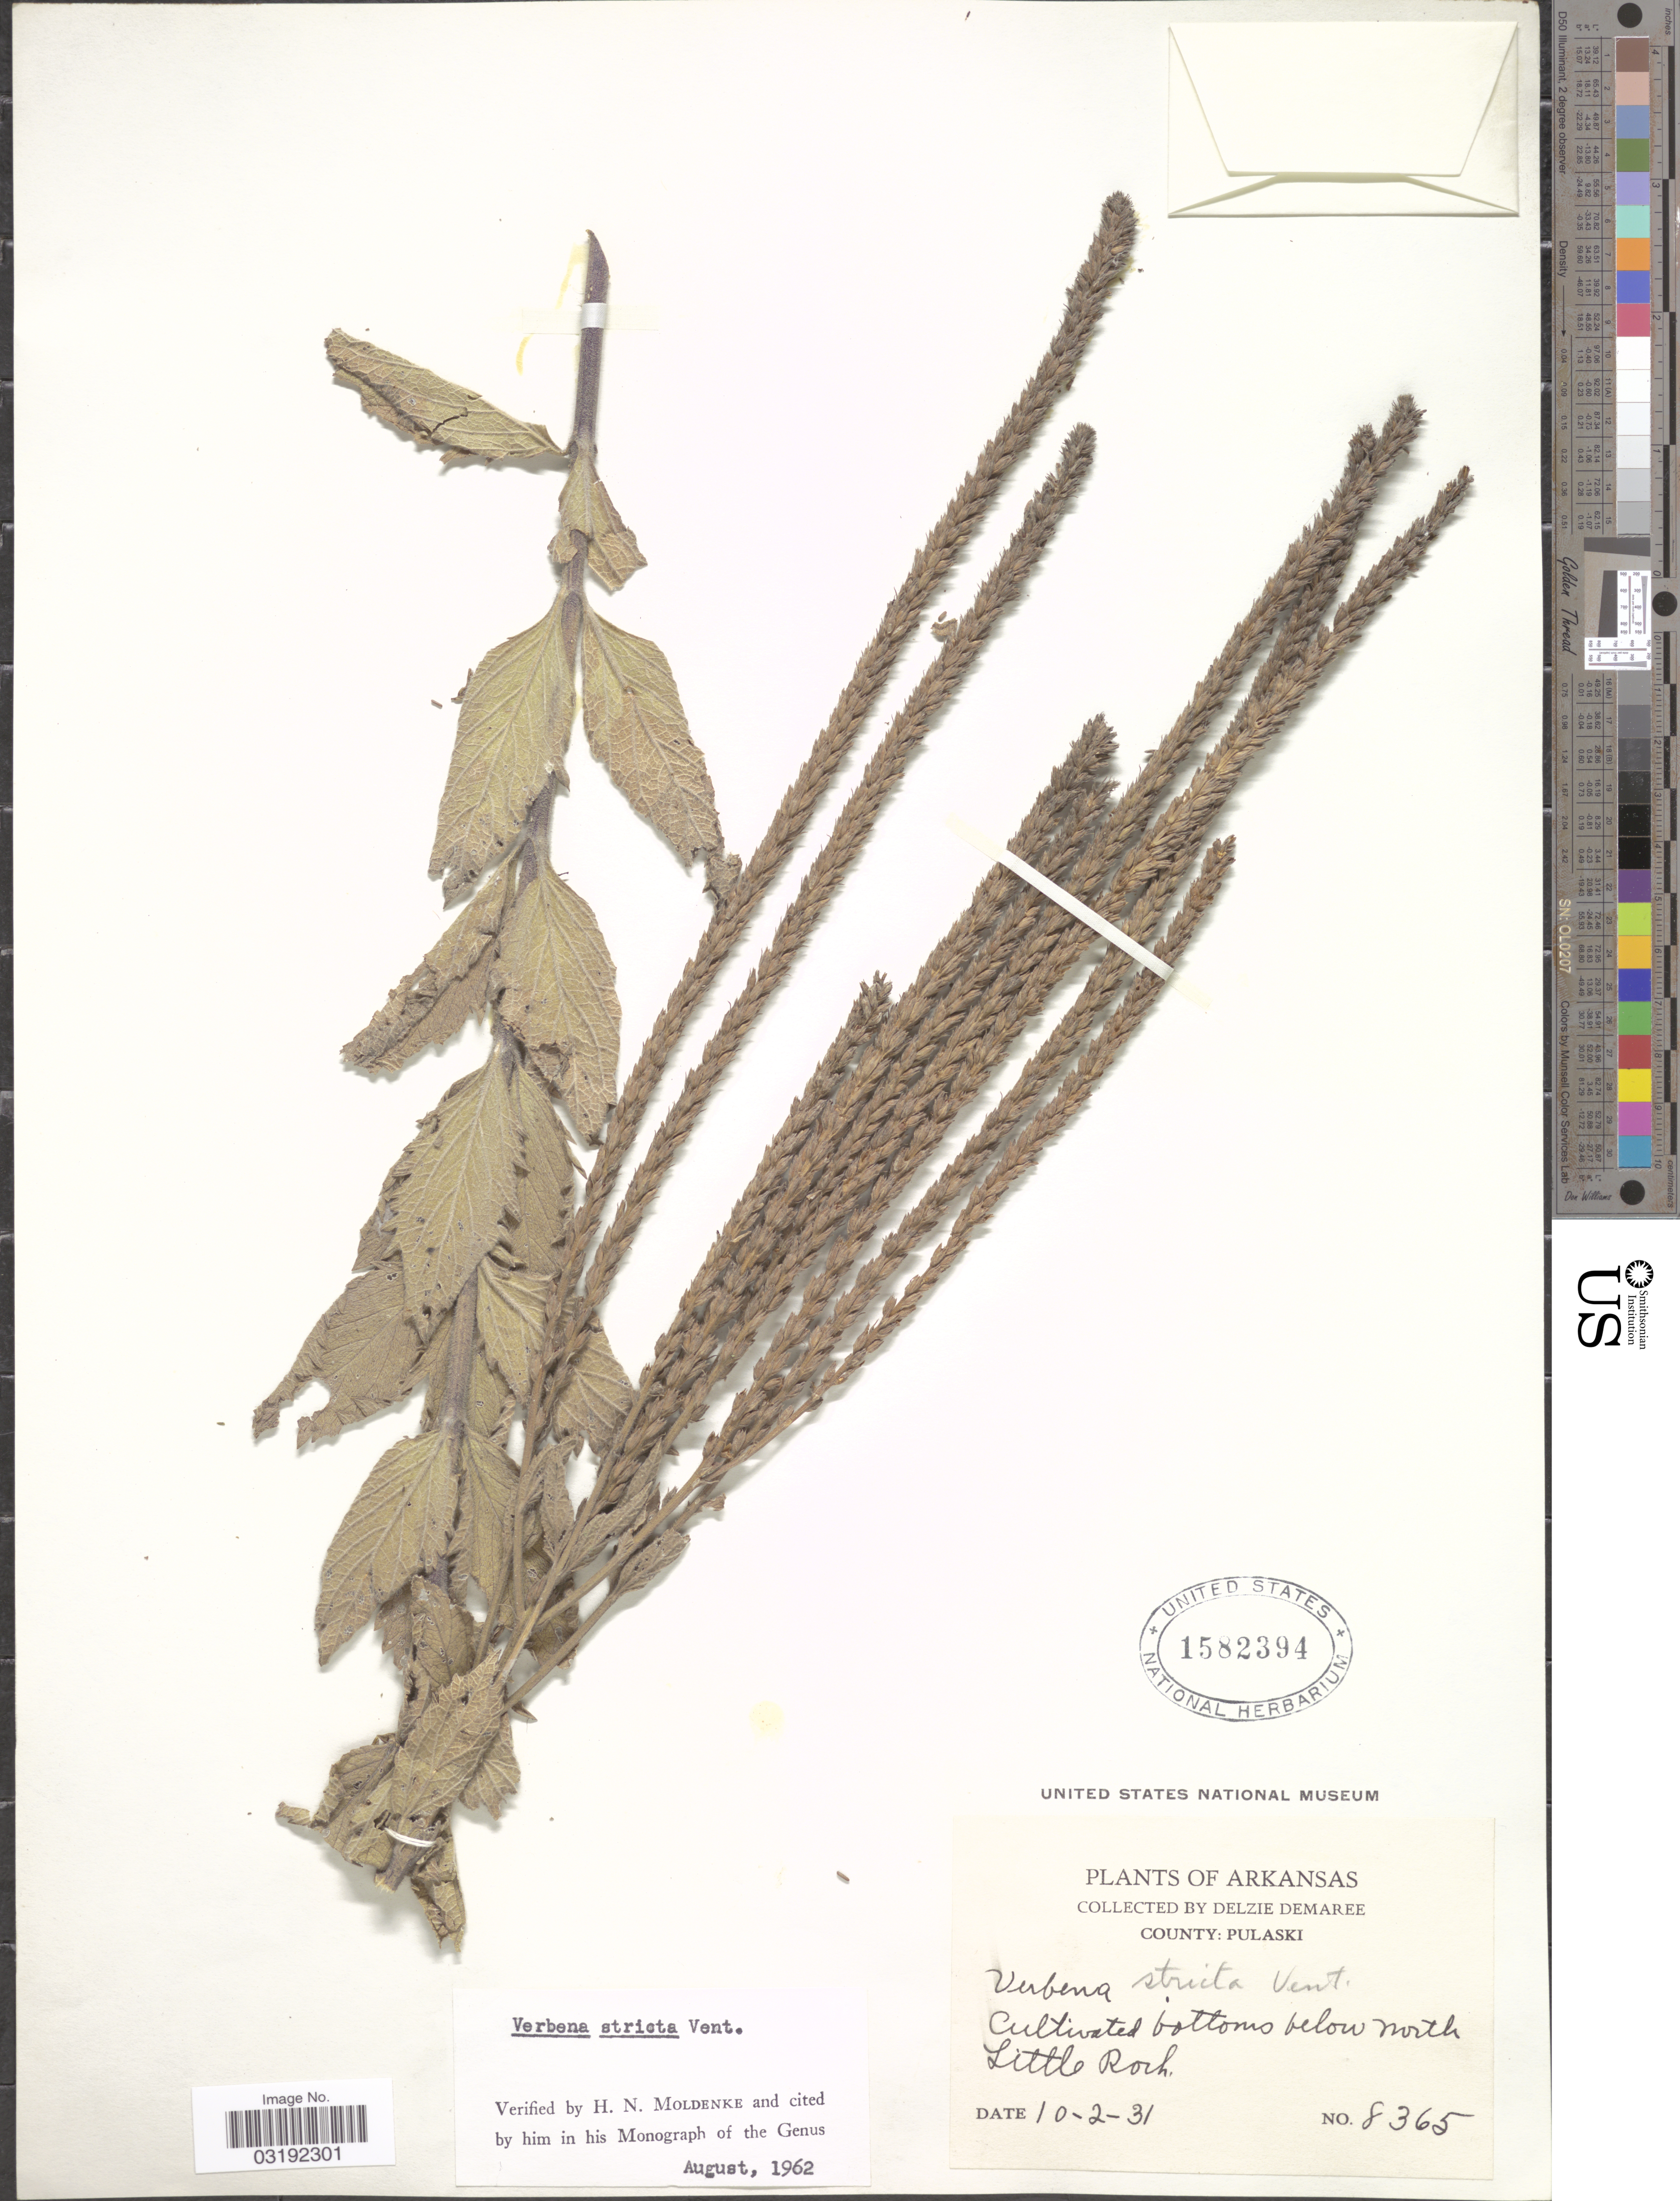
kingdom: Plantae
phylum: Tracheophyta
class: Magnoliopsida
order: Lamiales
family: Verbenaceae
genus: Verbena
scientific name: Verbena stricta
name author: Vent.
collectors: D. Demaree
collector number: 8365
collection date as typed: Transcribed d/m/y: 2/10/31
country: United States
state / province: Arkansas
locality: County: Pulaski, Cultivated bottoms below north Little Rock.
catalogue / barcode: US 1582394